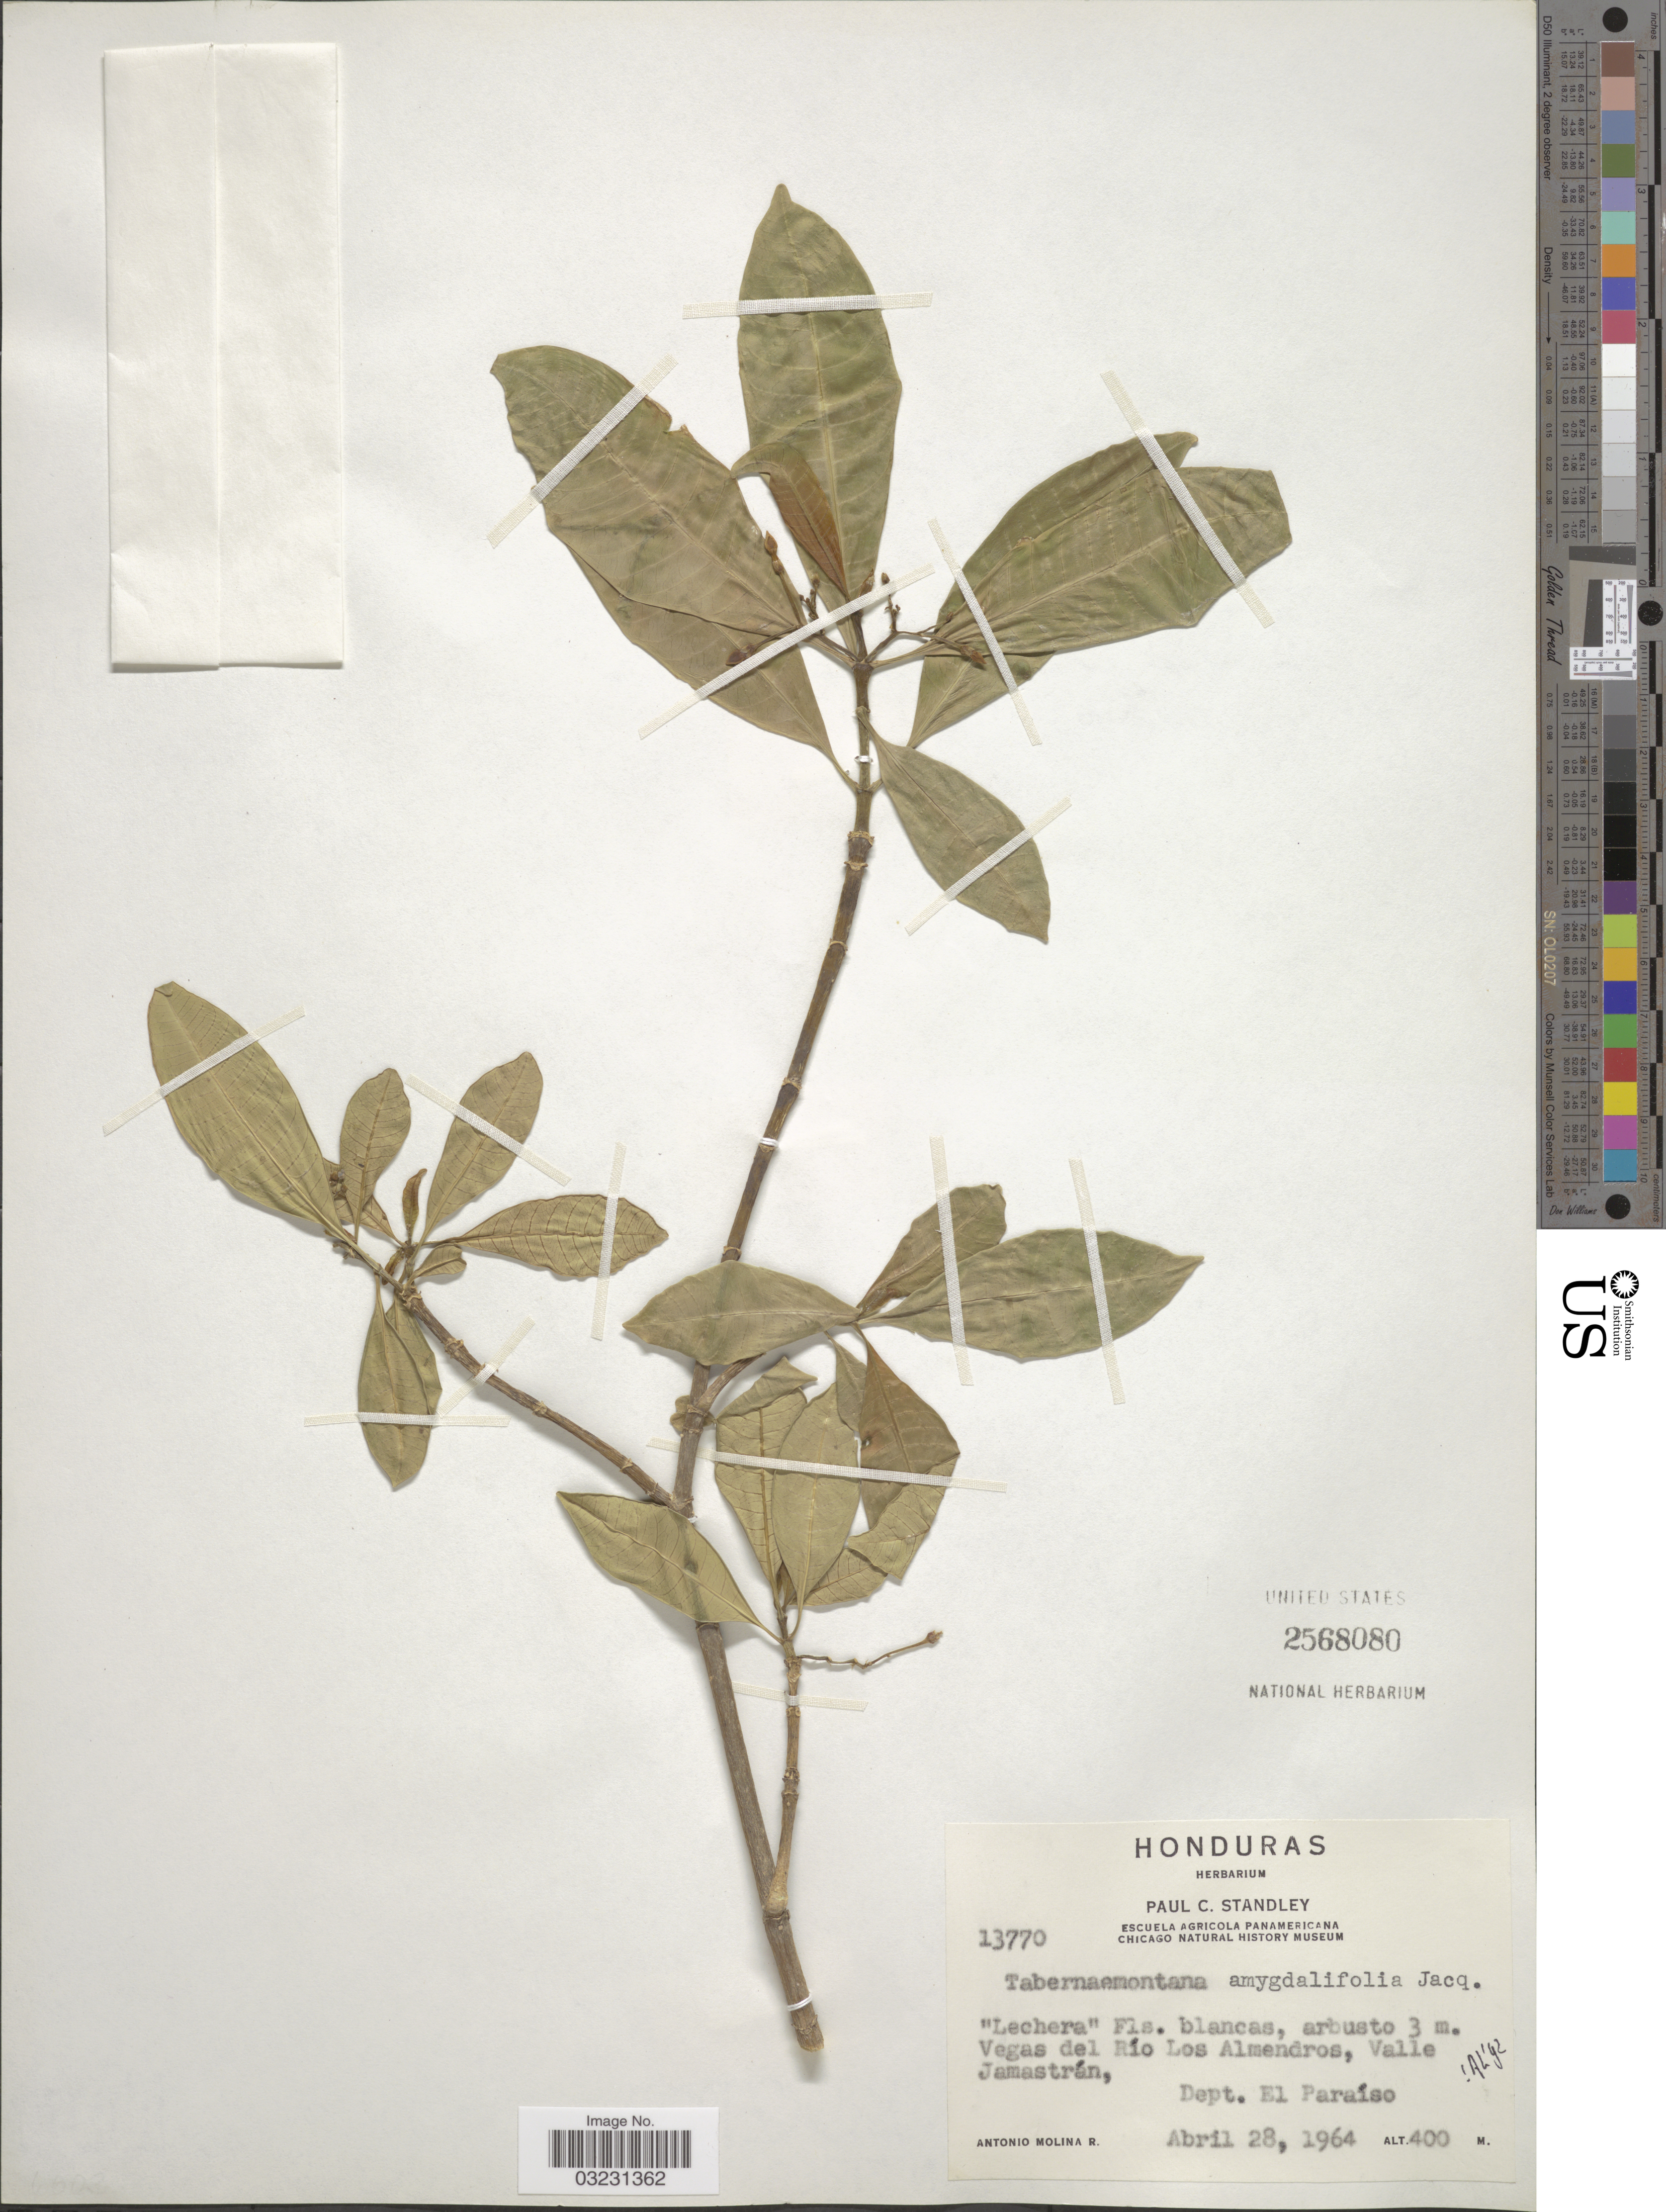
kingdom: Plantae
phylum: Tracheophyta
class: Magnoliopsida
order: Gentianales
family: Apocynaceae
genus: Tabernaemontana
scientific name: Tabernaemontana amygdalifolia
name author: Jacq.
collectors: A. Molina R.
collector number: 13770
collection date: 1964-04-28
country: Honduras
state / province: El Paraíso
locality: Vegas del Río Los Almendros, Valle Jamastrán, Dept. El Paraíso.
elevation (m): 400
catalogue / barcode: US 2568080